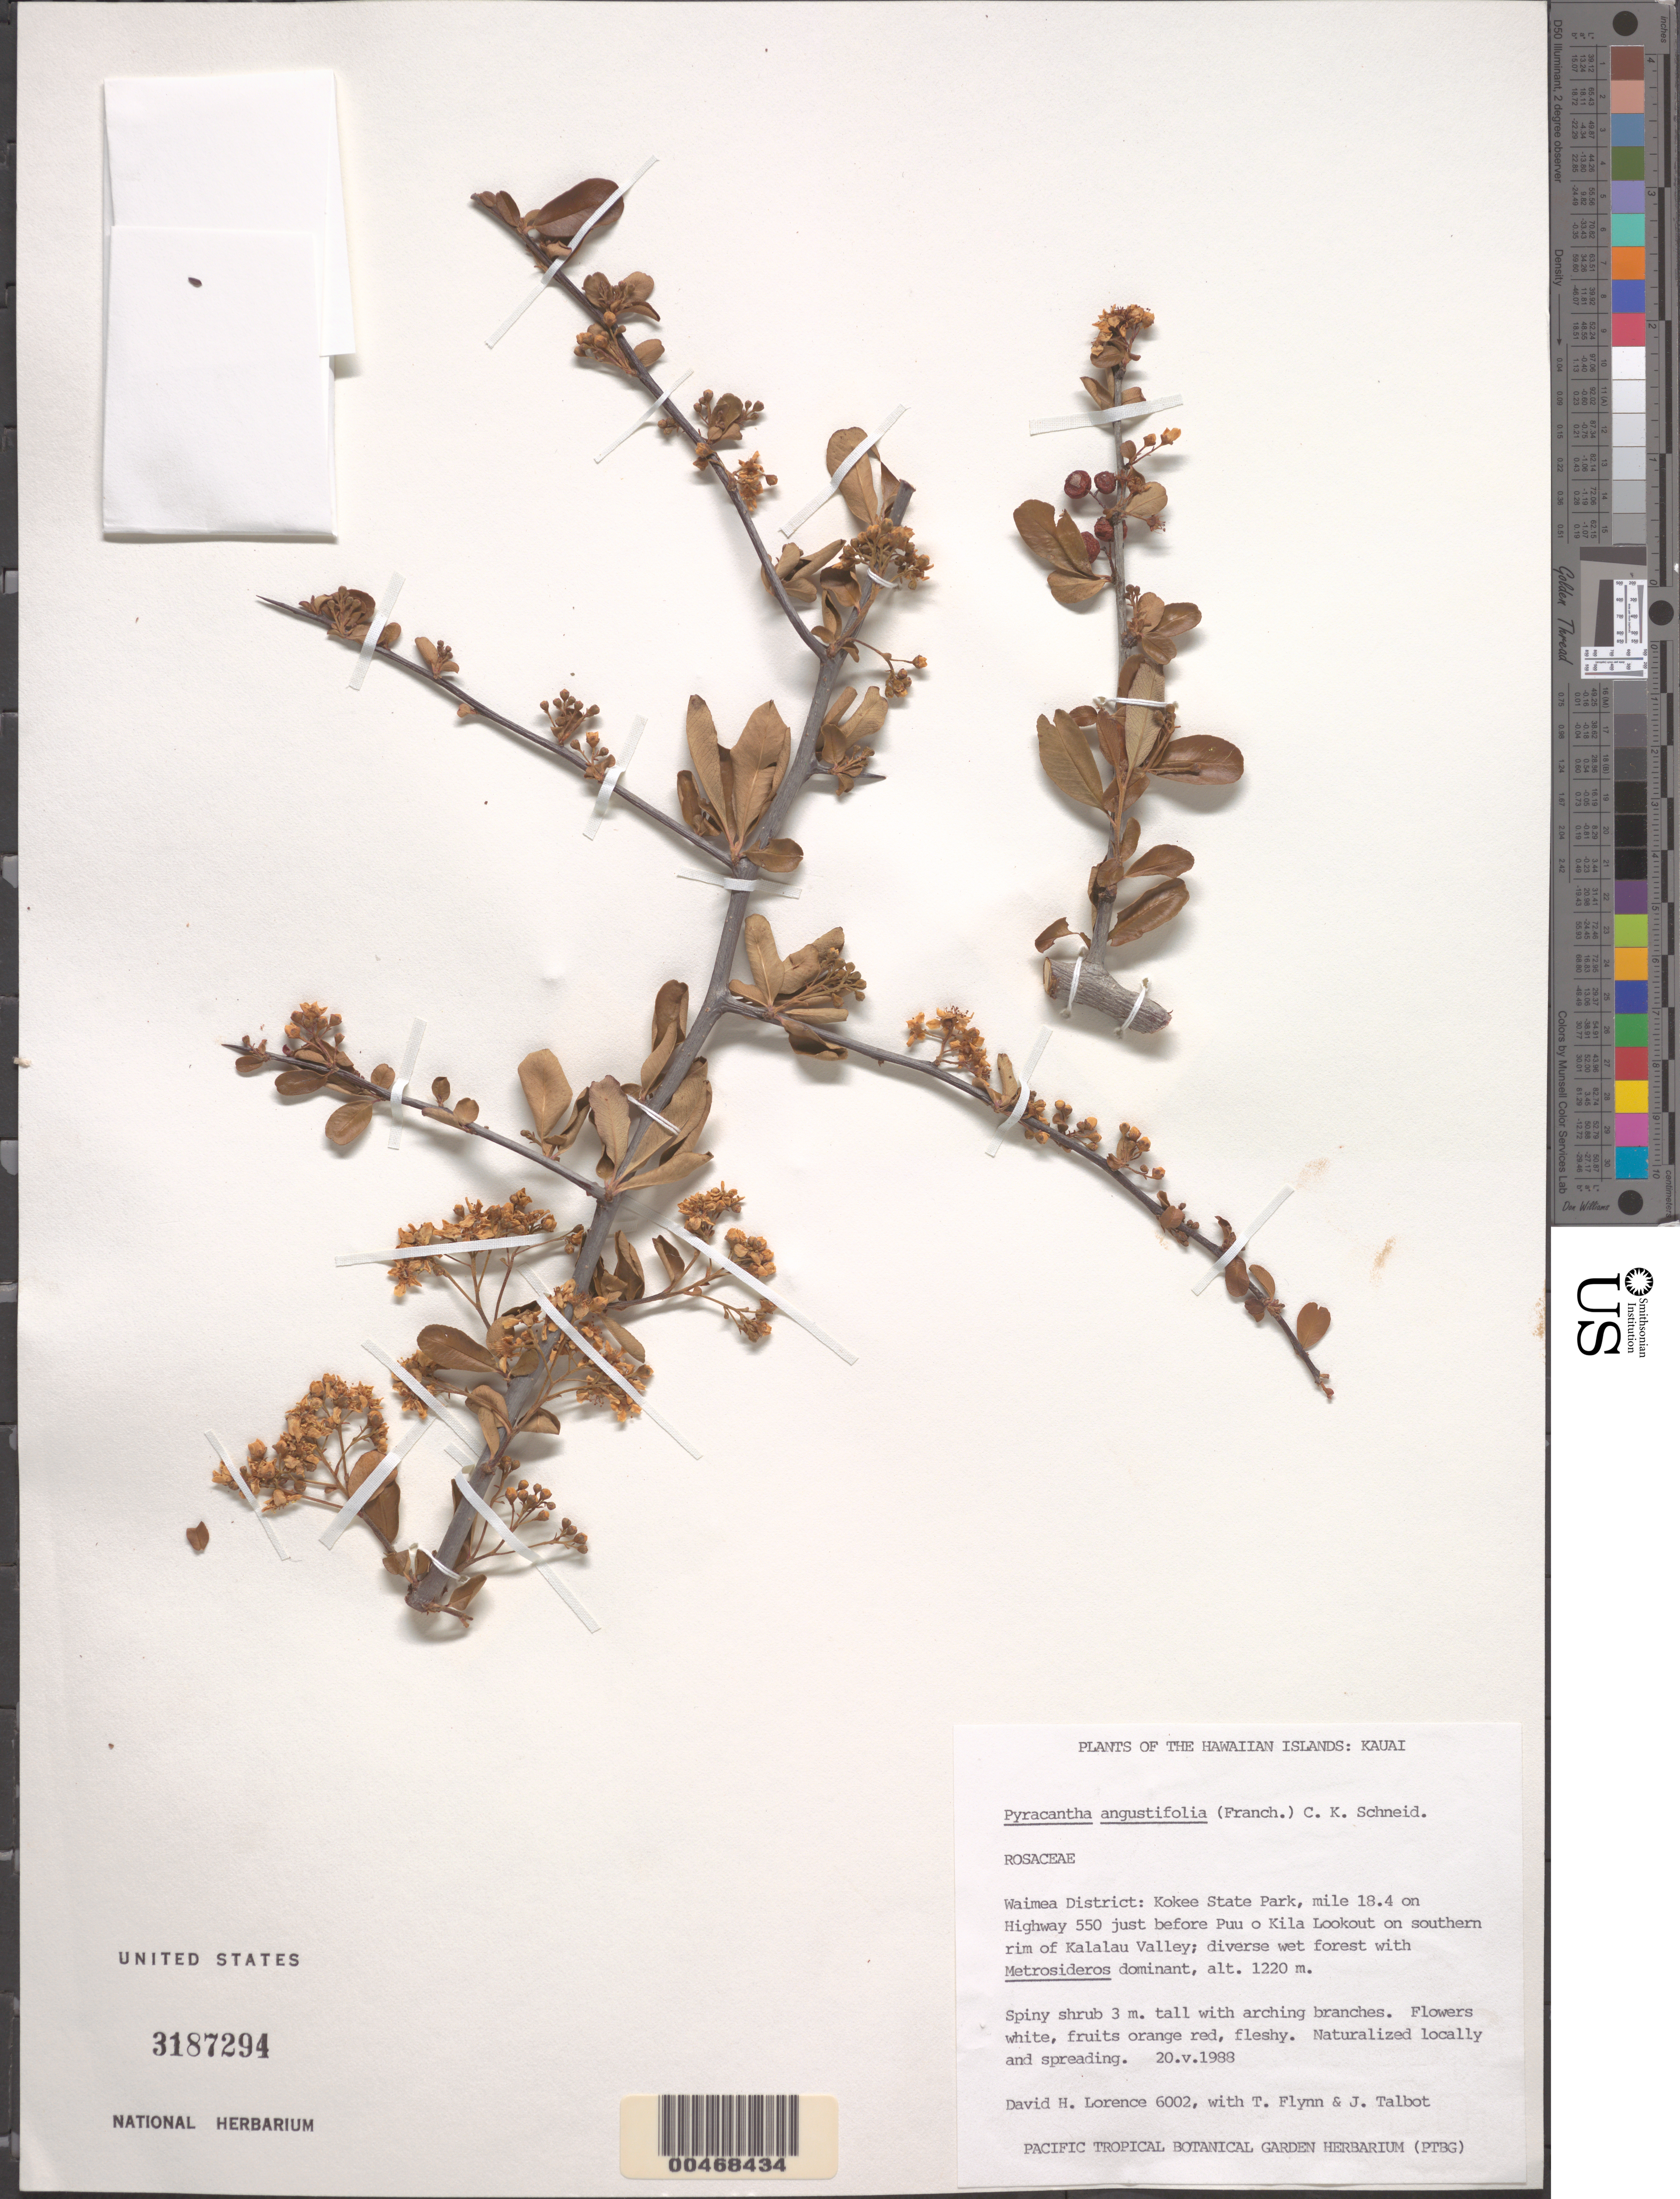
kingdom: Plantae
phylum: Tracheophyta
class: Magnoliopsida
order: Rosales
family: Rosaceae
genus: Pyracantha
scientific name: Pyracantha angustifolia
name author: C.K. Schneid.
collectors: D. Lorence, T. W. Flynn & J. Talbot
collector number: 6002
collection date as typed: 20 May 1988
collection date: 1988-05-20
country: United States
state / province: Hawaii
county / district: Kauai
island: Kaua'i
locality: Waimea District, Kokee State Park, mile 18.4 on Hwy. 550 just before Puu o Kila Lookout on S rim of Kalalau Valley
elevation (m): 1220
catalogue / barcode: US 3187294